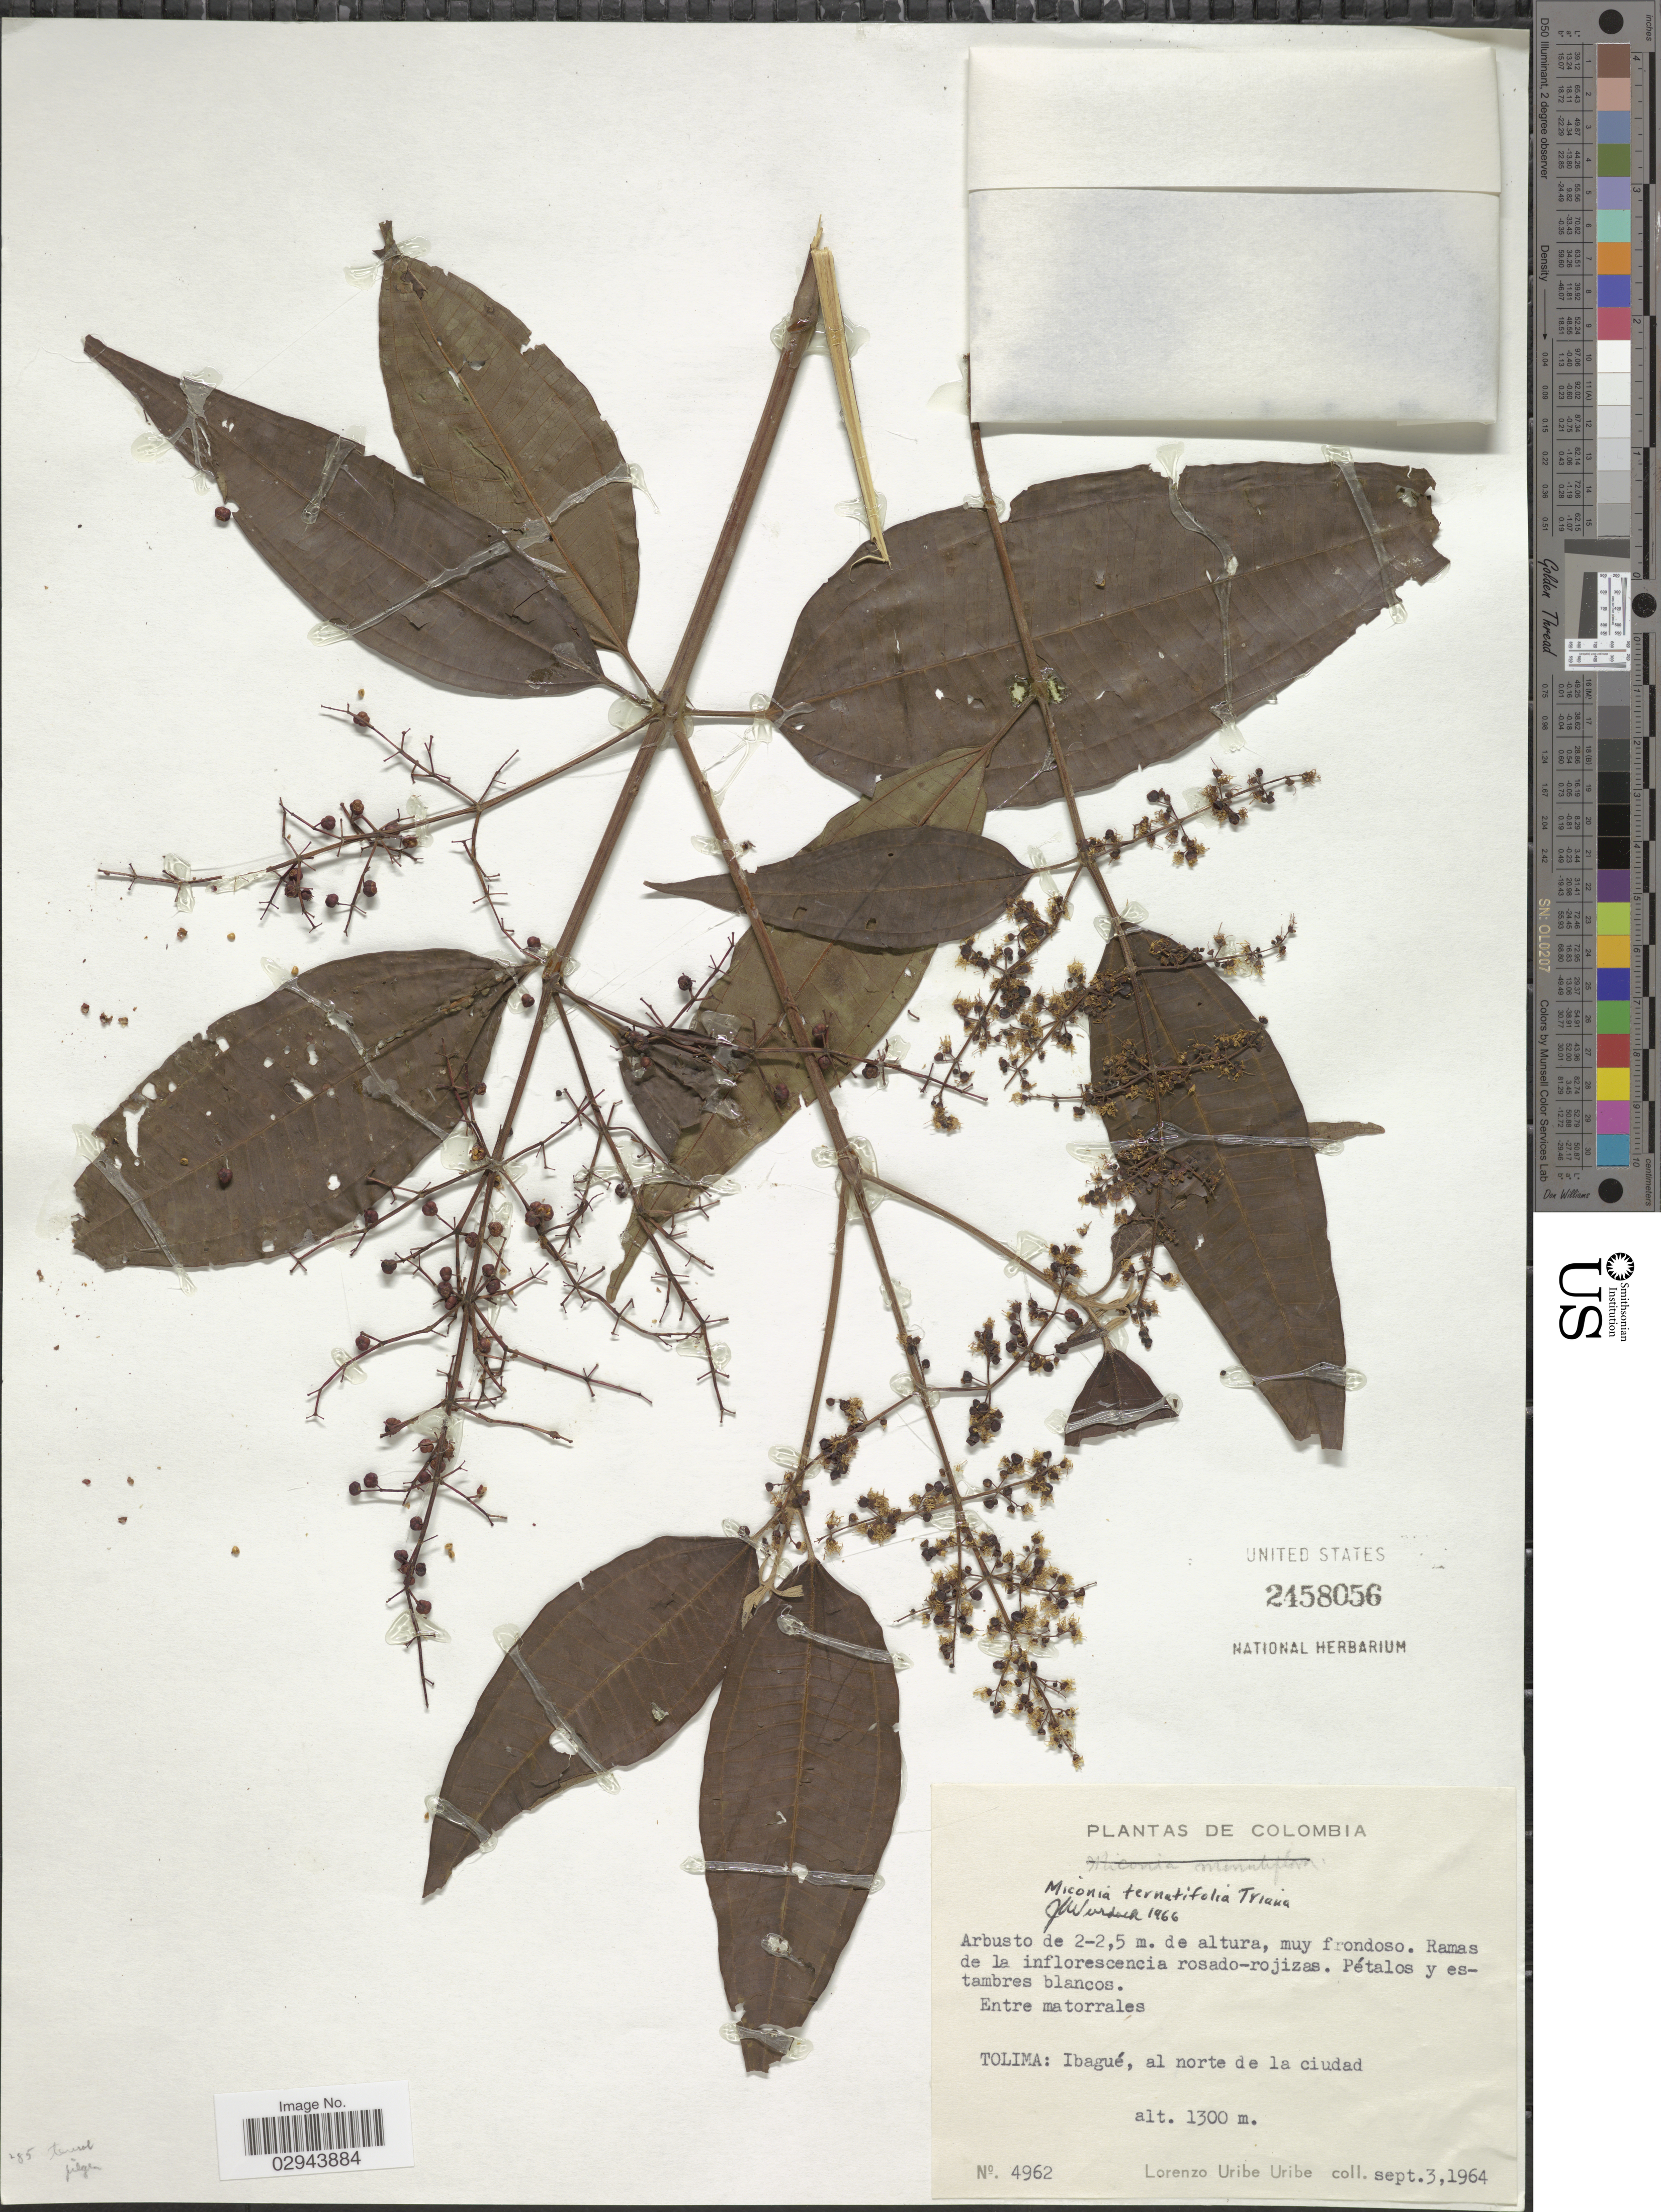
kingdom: Plantae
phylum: Tracheophyta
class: Magnoliopsida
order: Myrtales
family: Melastomataceae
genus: Miconia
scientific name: Miconia ternatifolia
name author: Triana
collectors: L. Uribe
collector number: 4962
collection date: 1964-09-03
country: Colombia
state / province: Tolima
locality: Ibagué, al norte de la ciudad.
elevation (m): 1300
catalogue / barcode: US 2458056